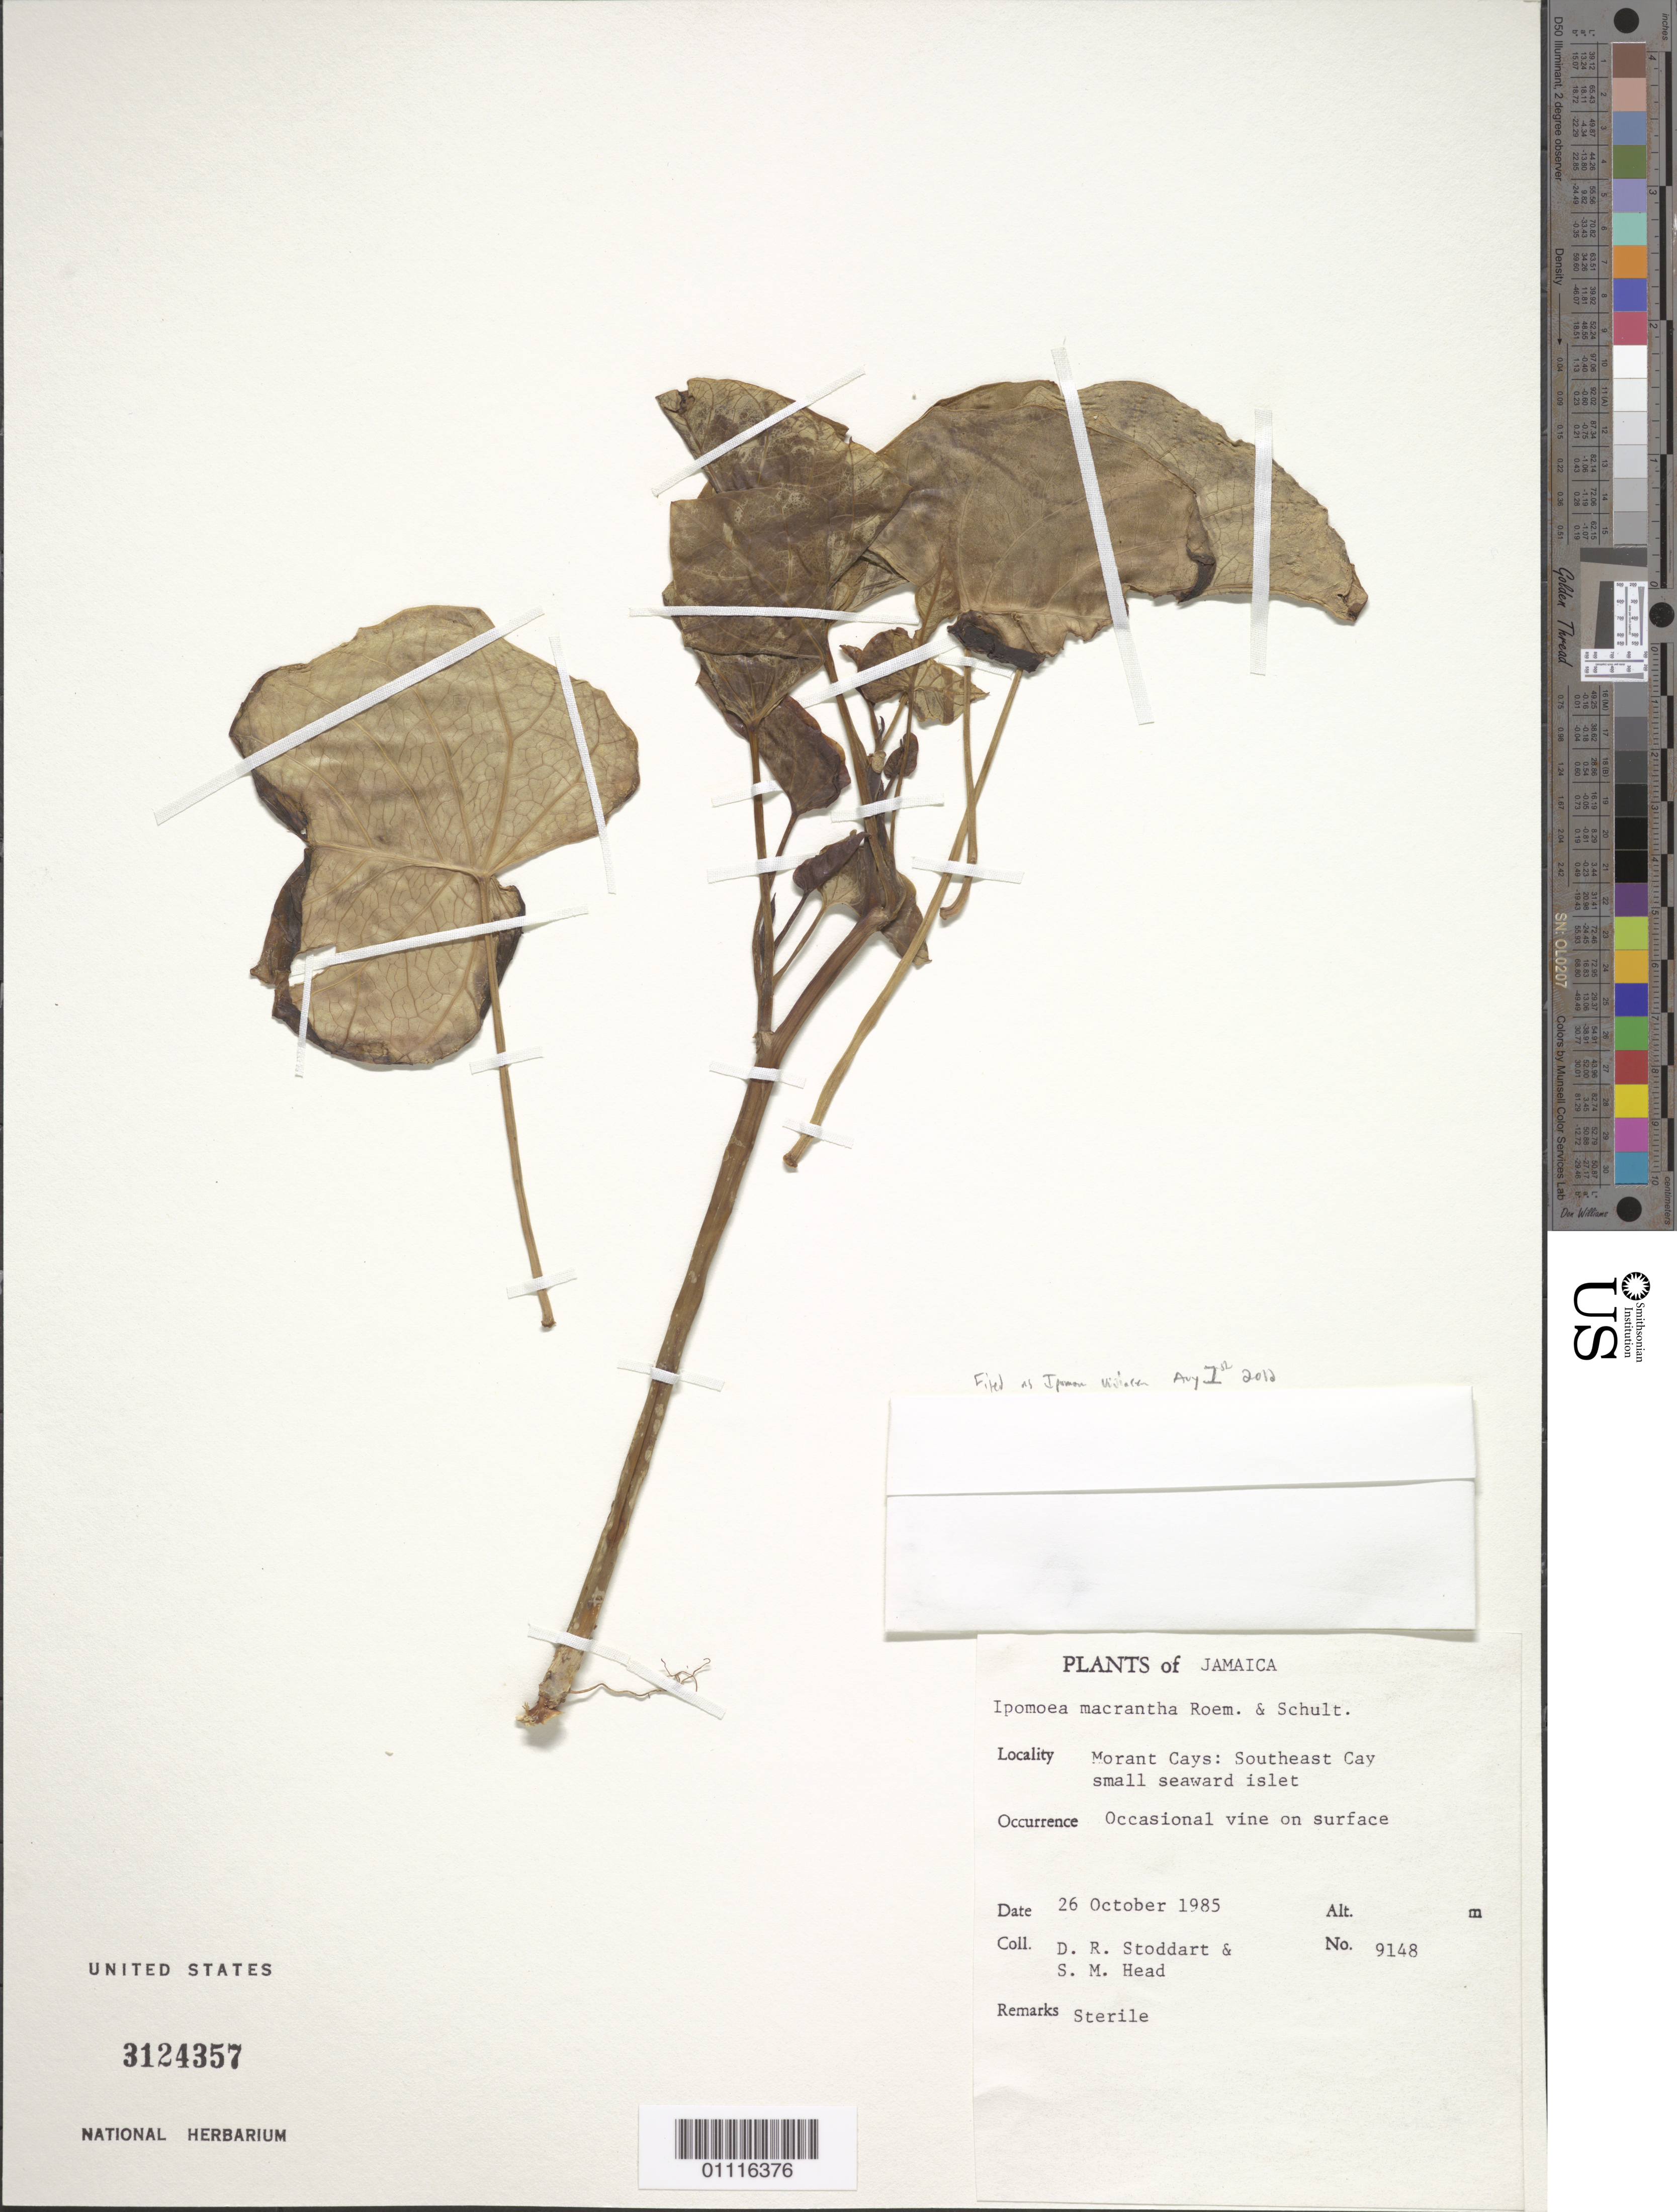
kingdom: Plantae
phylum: Tracheophyta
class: Magnoliopsida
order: Solanales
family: Convolvulaceae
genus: Ipomoea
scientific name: Ipomoea violacea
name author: L.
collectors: D. R. Stoddart & S. Head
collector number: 9148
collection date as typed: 26 Oct 1985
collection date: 1985-10-26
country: Jamaica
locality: Morant Cays: SE Cay small seaward islet.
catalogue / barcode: US 3124357